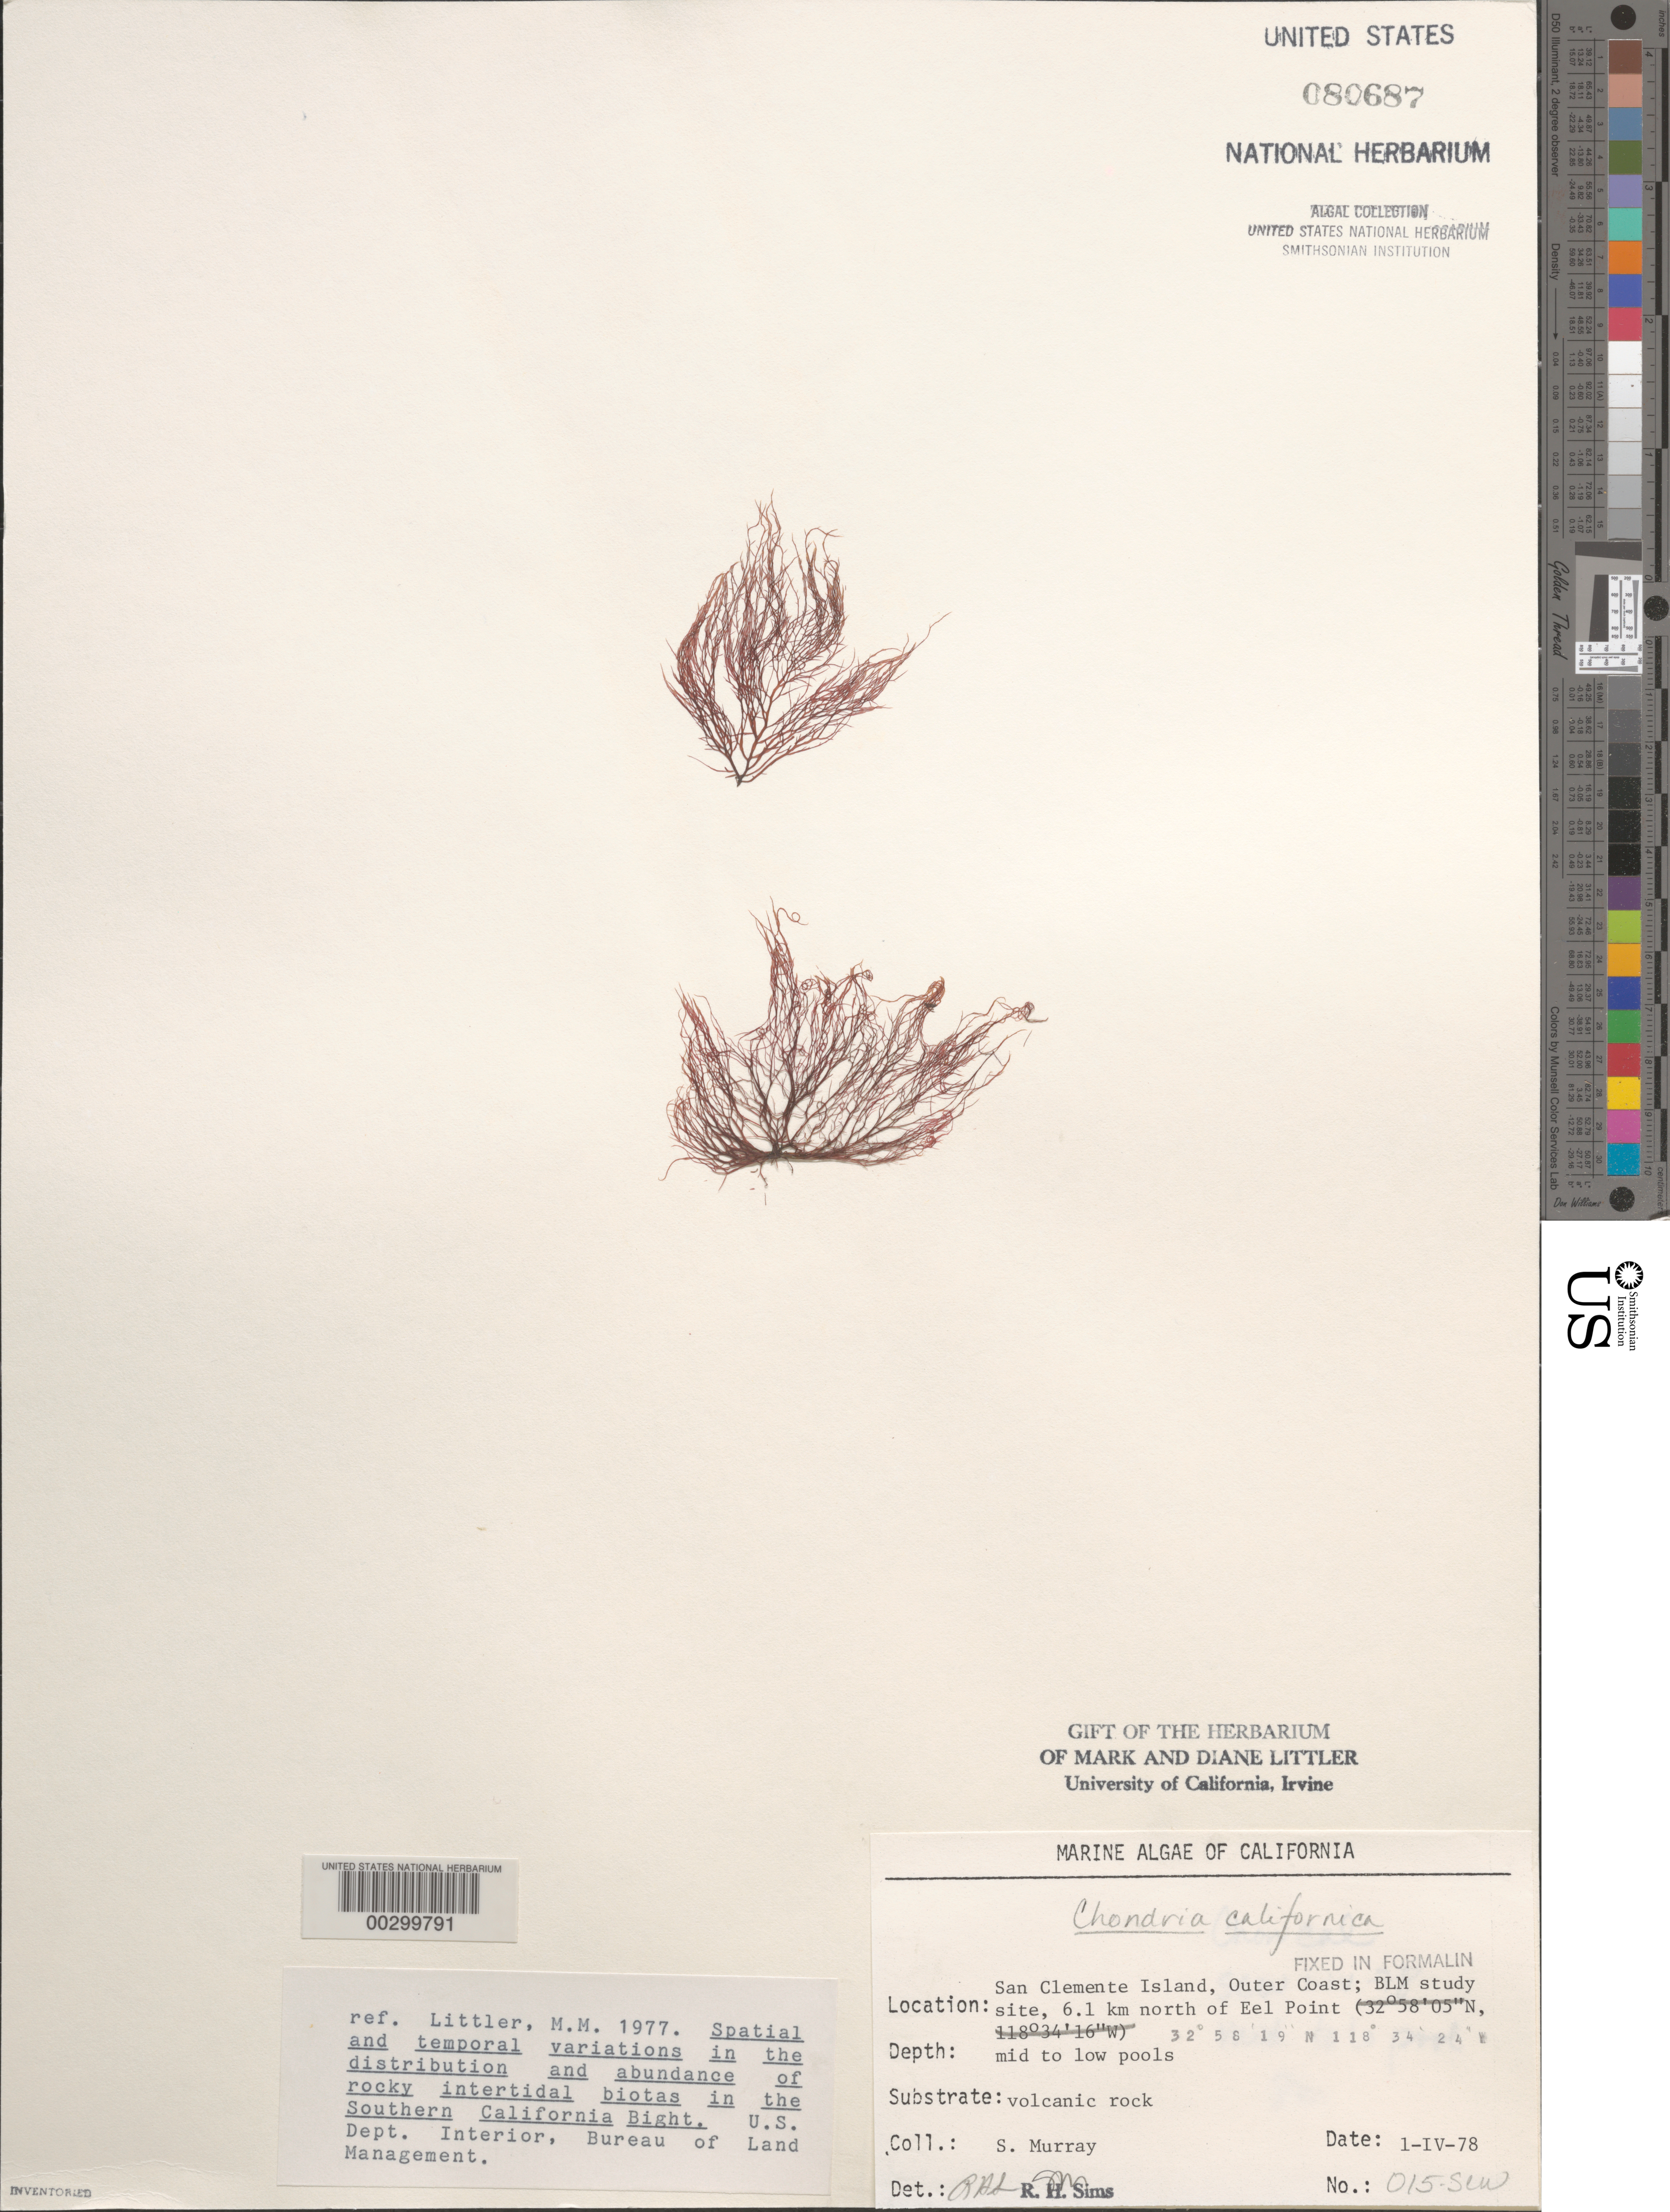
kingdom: Plantae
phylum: Rhodophyta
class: Florideophyceae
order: Ceramiales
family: Rhodomelaceae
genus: Chondria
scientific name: Chondria acrorhizophora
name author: Setch. & N.L. Gardner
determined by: Algae name updating Project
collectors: S. N. Murray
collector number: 015-scw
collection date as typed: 01 Apr 1978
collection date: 1978-04-01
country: United States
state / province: California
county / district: Los Angeles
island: San Clemente Island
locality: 6.1 km north of Eel Point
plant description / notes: BLM-SOCALBIGHT Rocky Intertidal Survey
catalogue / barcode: US 80687